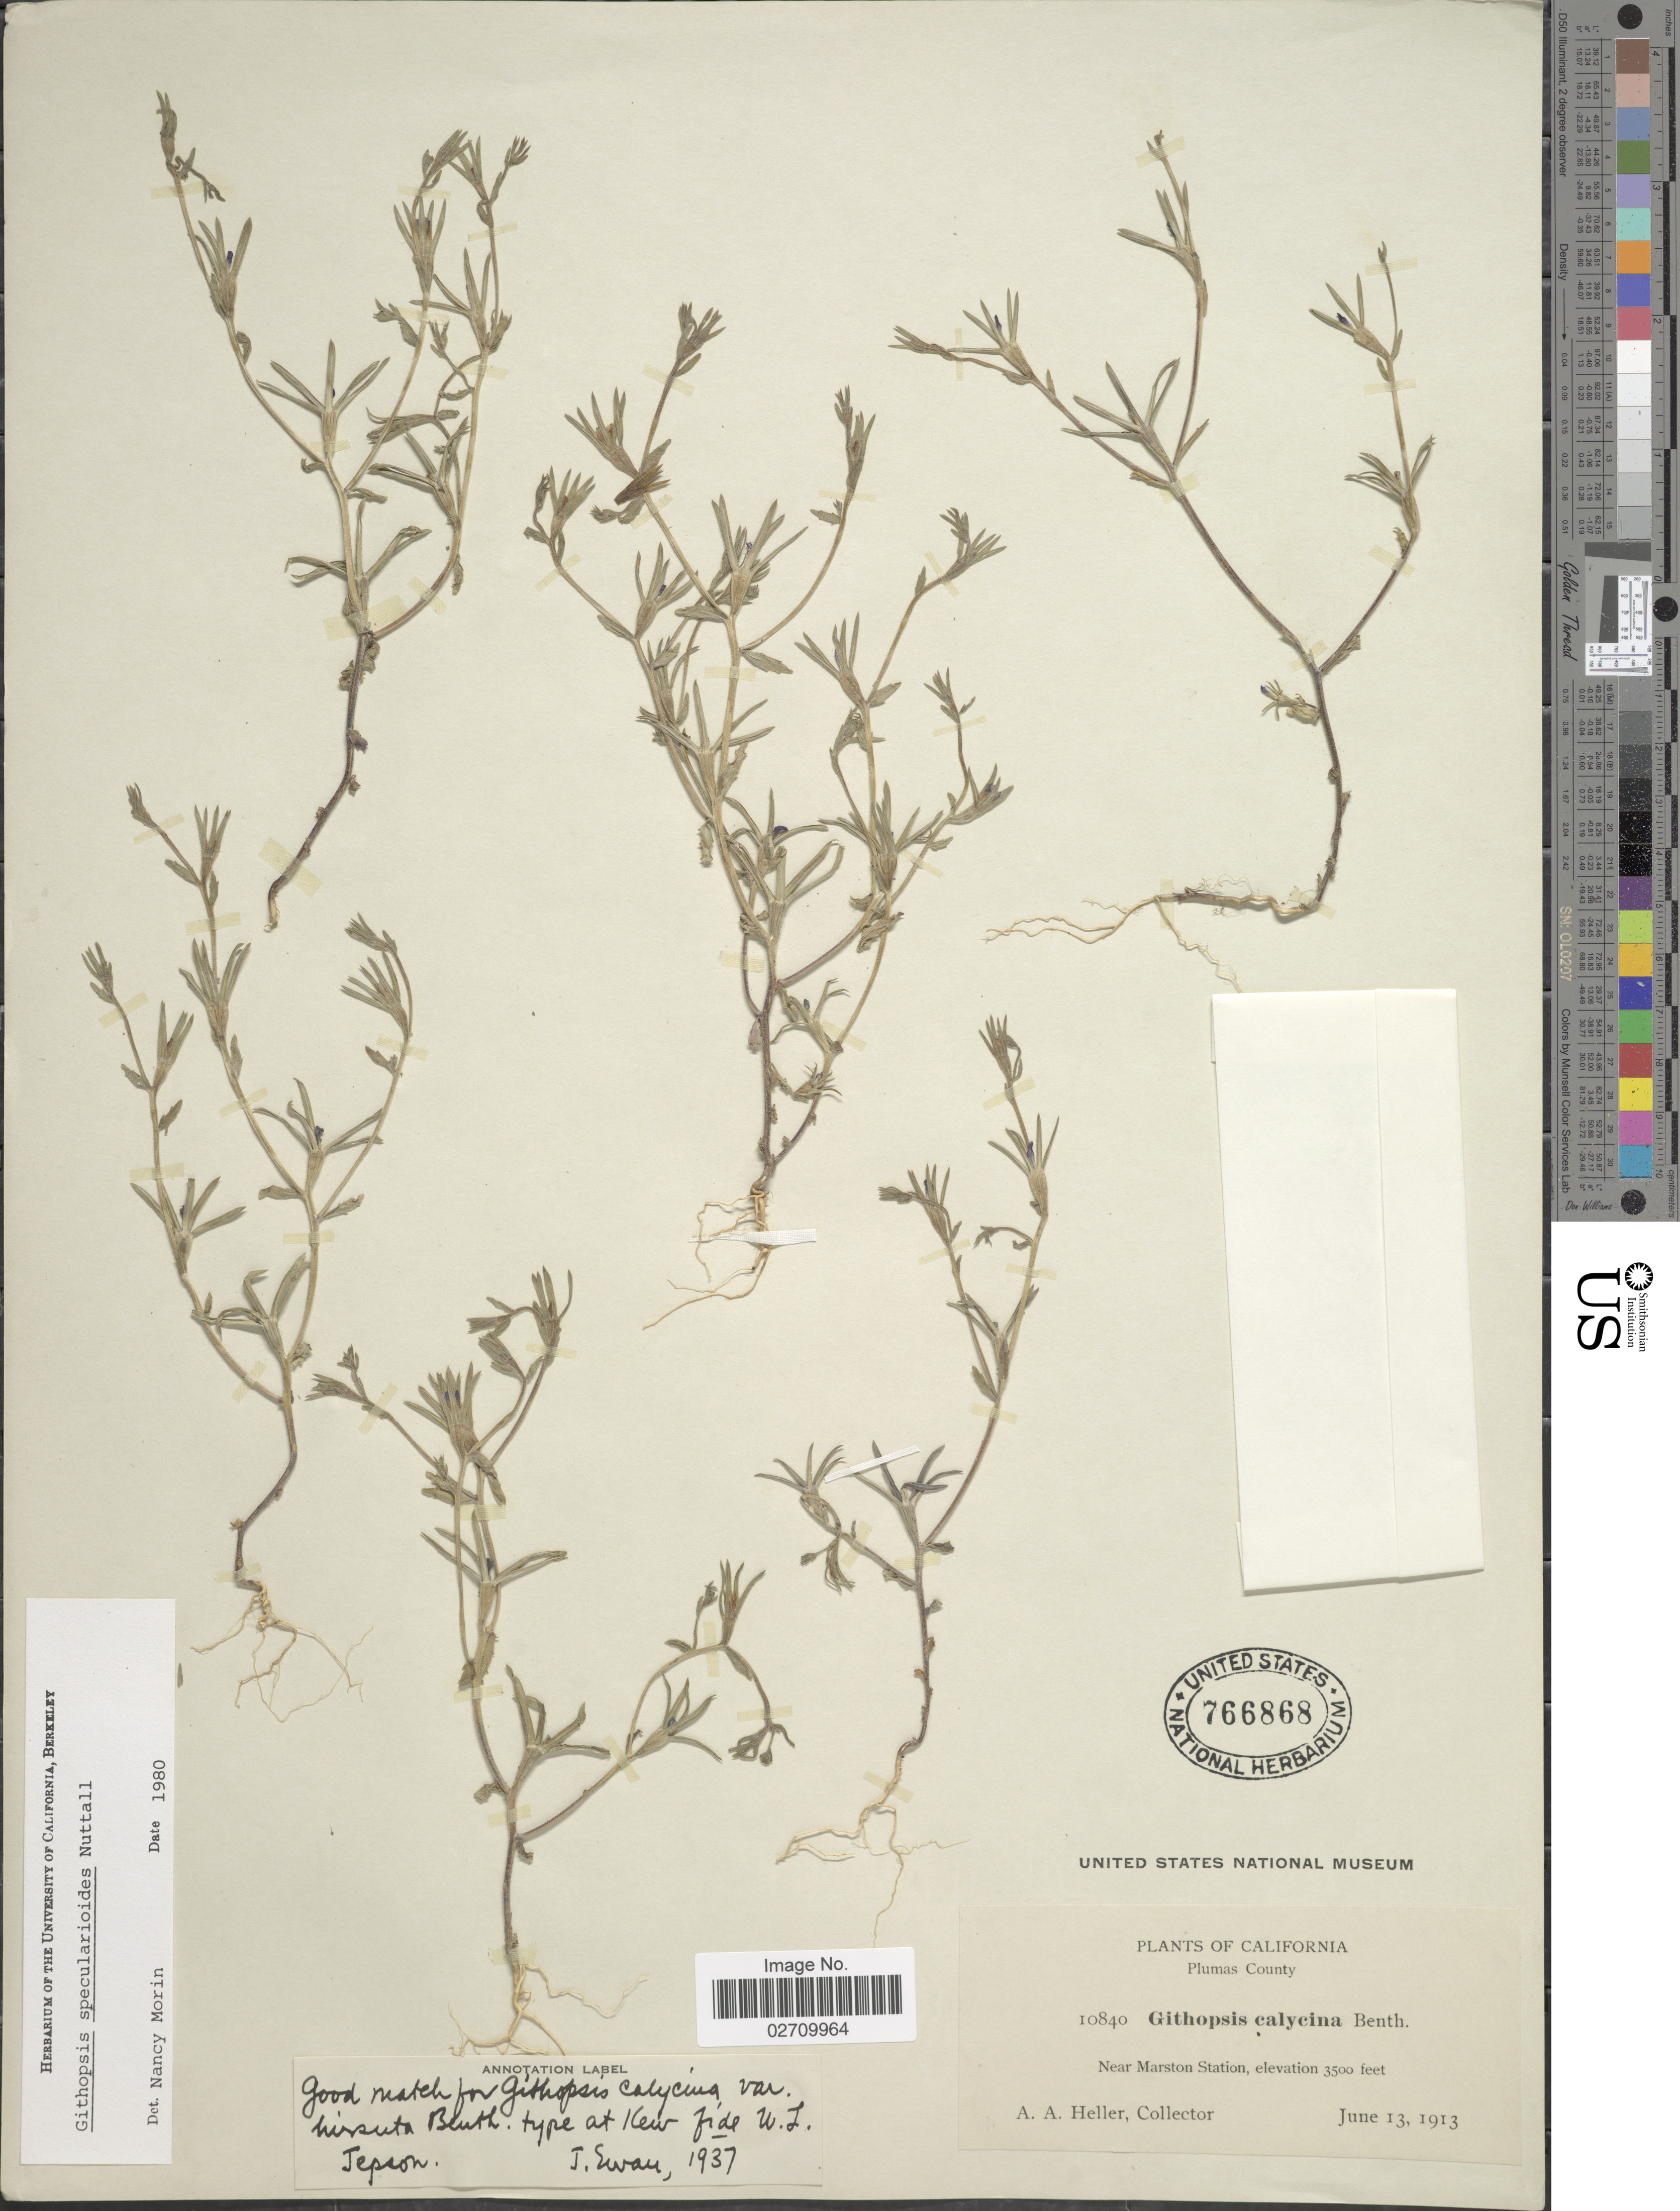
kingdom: Plantae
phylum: Tracheophyta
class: Magnoliopsida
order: Asterales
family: Campanulaceae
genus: Githopsis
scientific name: Githopsis specularioides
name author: Nutt.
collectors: A. A. Heller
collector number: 10840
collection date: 1913-06-13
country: United States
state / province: California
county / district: Plumas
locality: Plumas County. Near Marston Station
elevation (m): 1067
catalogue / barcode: US 766868